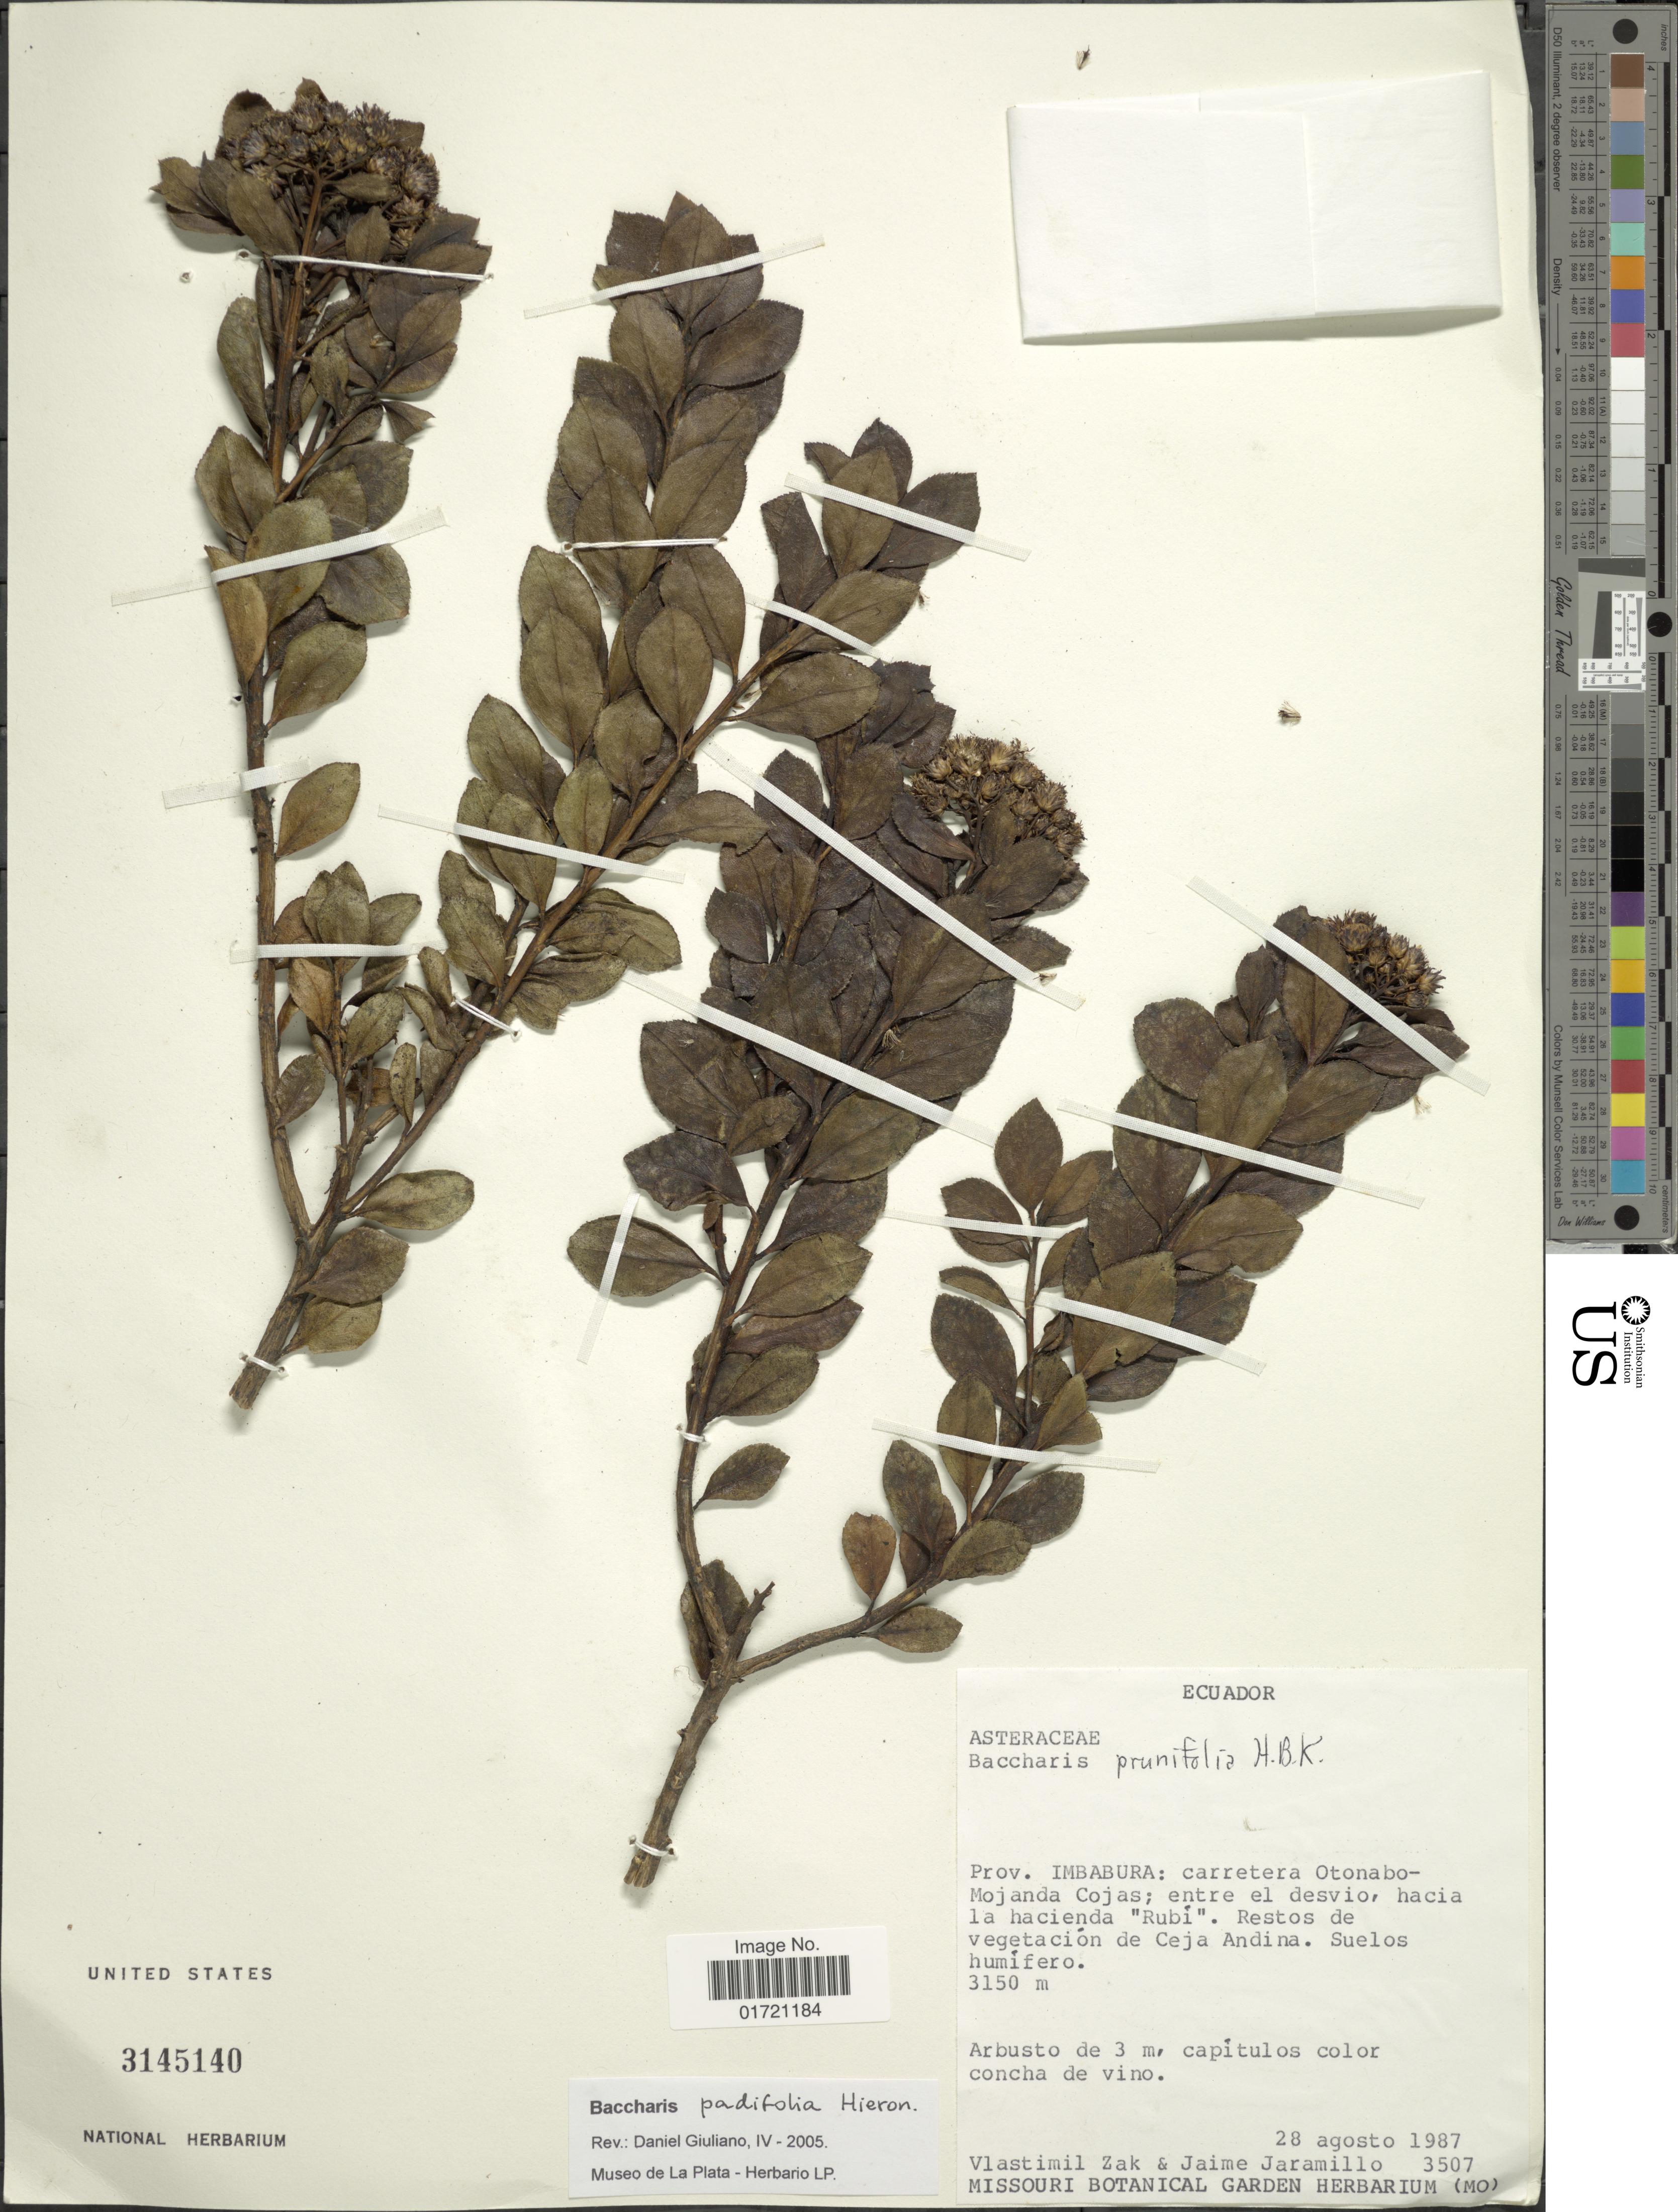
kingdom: Plantae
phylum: Tracheophyta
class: Magnoliopsida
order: Asterales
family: Asteraceae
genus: Baccharis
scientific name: Baccharis padifolia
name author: Hieron.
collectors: V. Zak & J. Jaramillo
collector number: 3507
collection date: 1987-08-28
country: Ecuador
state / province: Imbabura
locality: Prov. Imbabura: carretera Otonabo-Mojanda Cojas; entre el desvio, hacia la hacienda "Rubí". Restos de vegetación de Ceja Andia. Suelos humífero.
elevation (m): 3150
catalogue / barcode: US 3145140